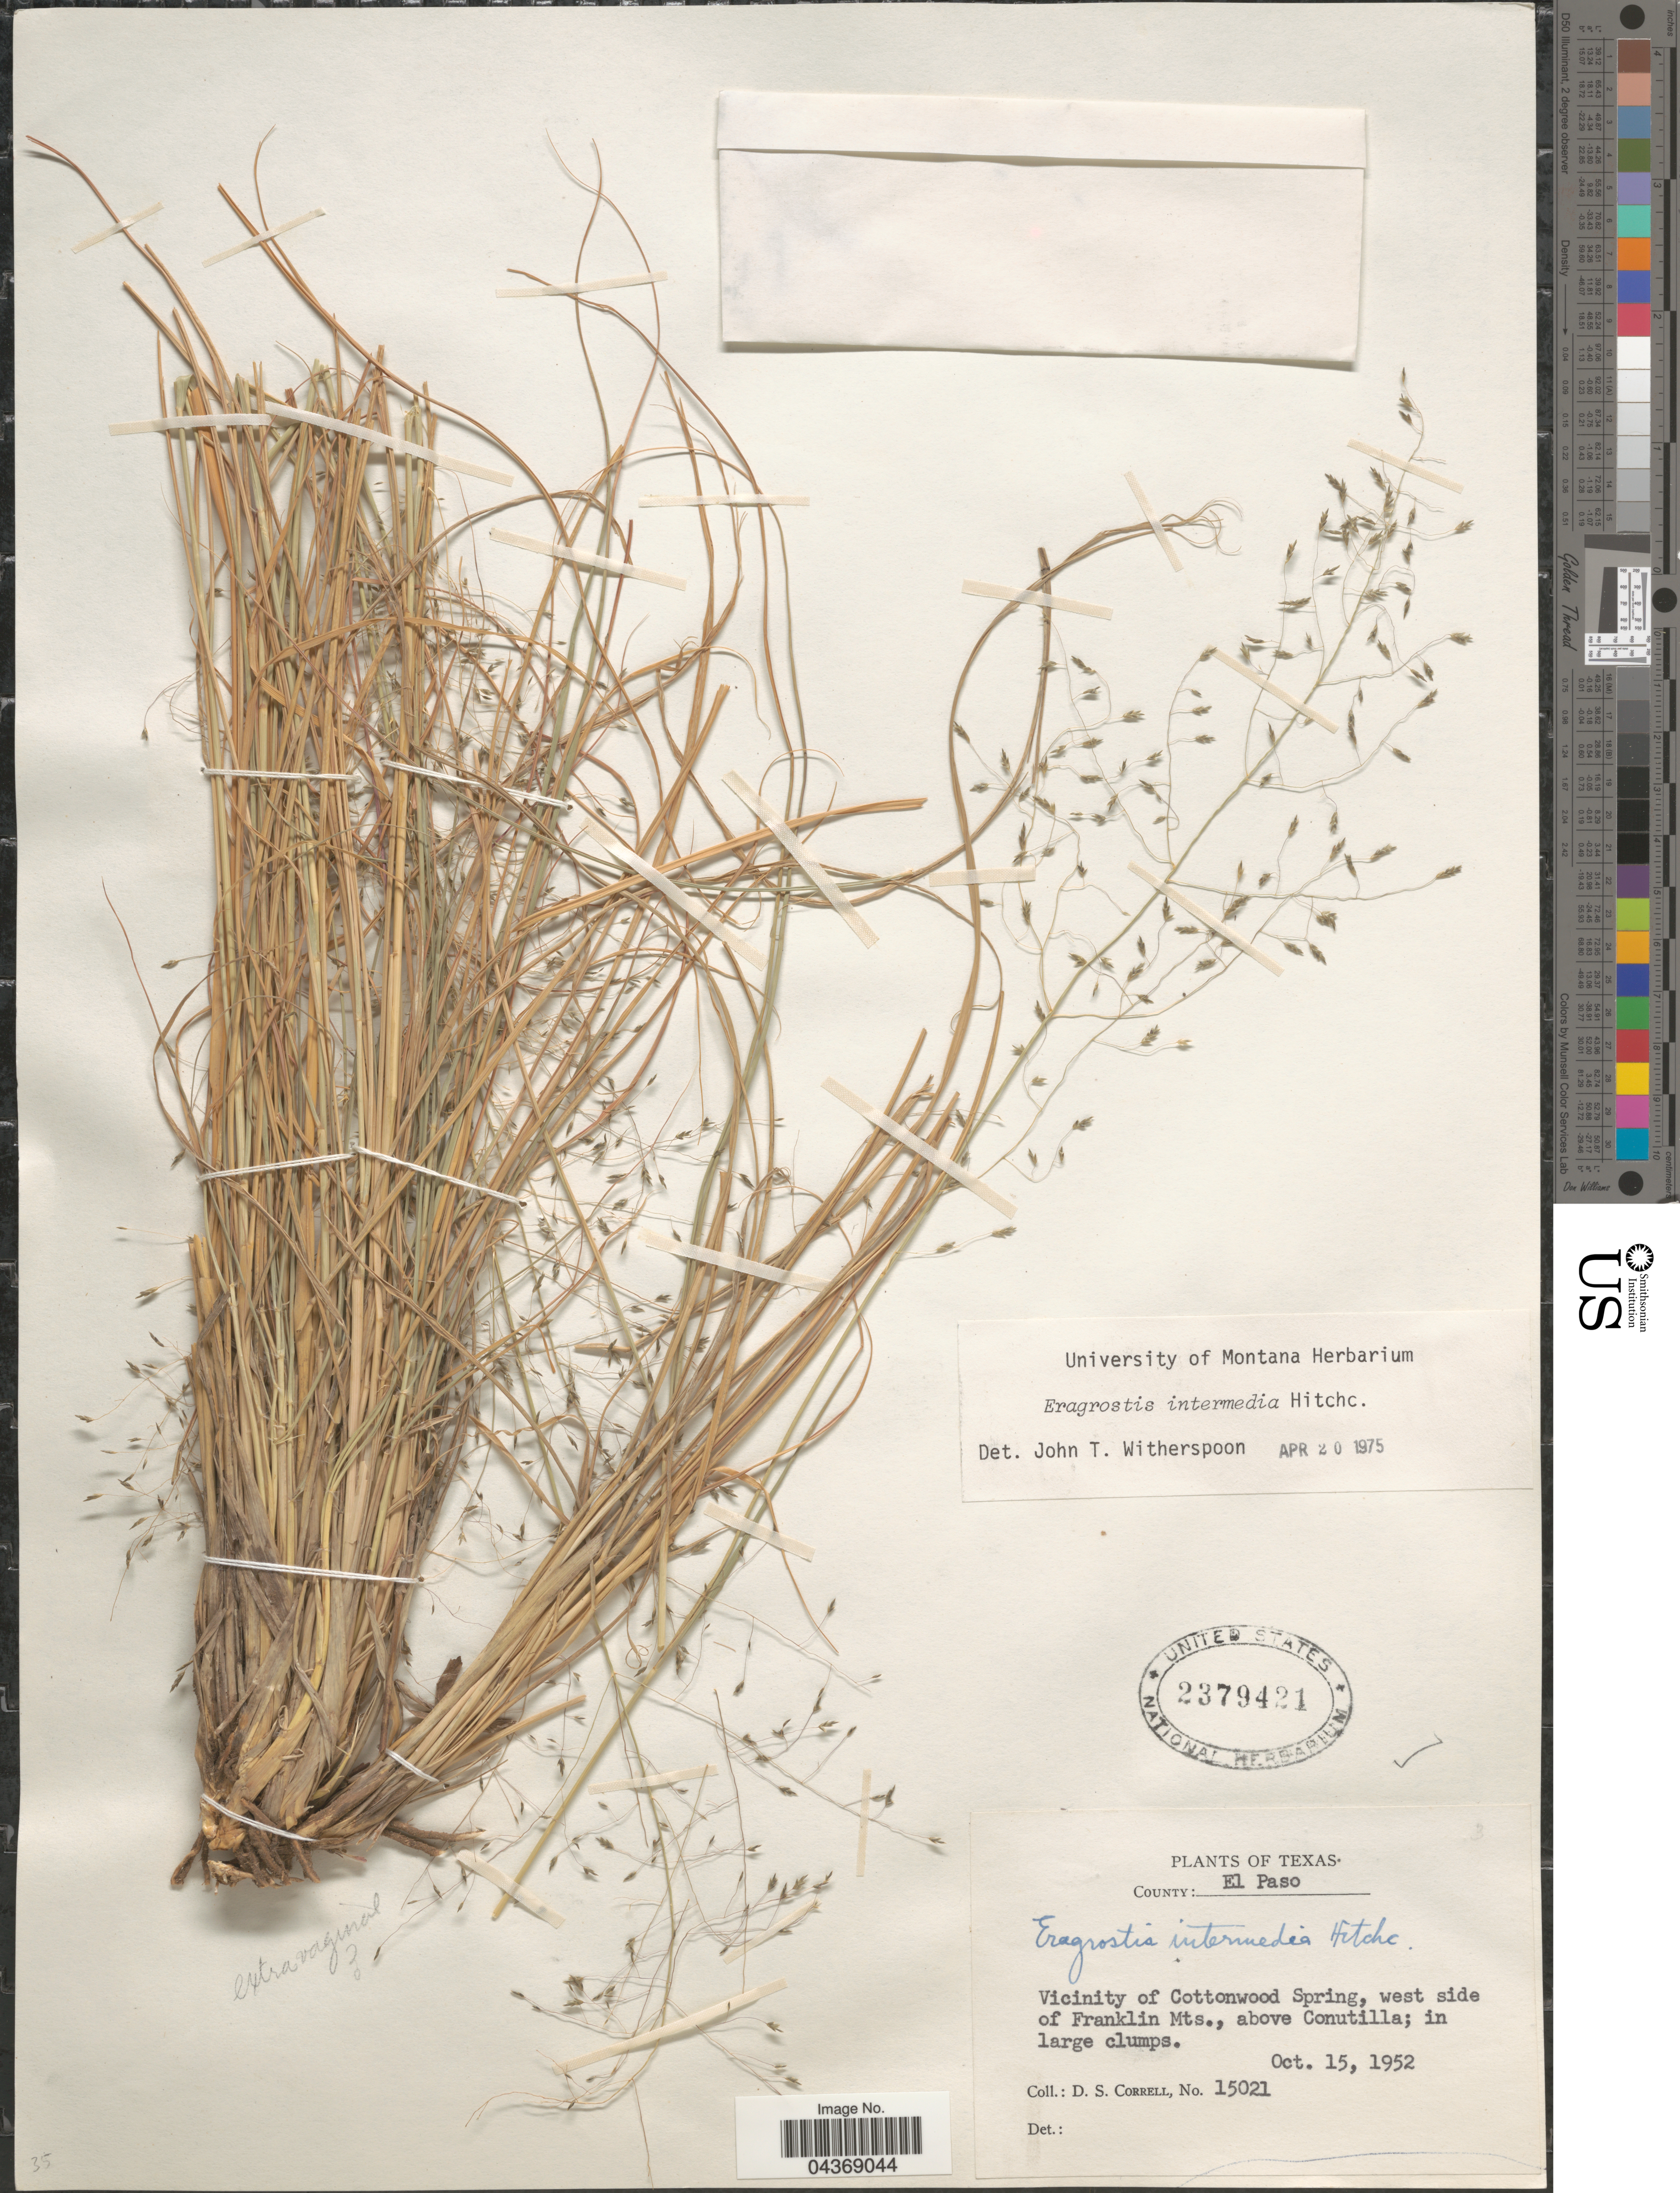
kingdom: Plantae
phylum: Tracheophyta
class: Liliopsida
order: Poales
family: Poaceae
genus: Eragrostis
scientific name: Eragrostis intermedia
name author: Hitchc.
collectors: D. S. Correll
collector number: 15021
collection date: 1952-10-15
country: United States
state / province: Texas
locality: County: El Paso. Vicinity of Cottonwood Spring, west side of Franklin Mts. above Conutilla; in large clumps.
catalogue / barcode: US 2379421